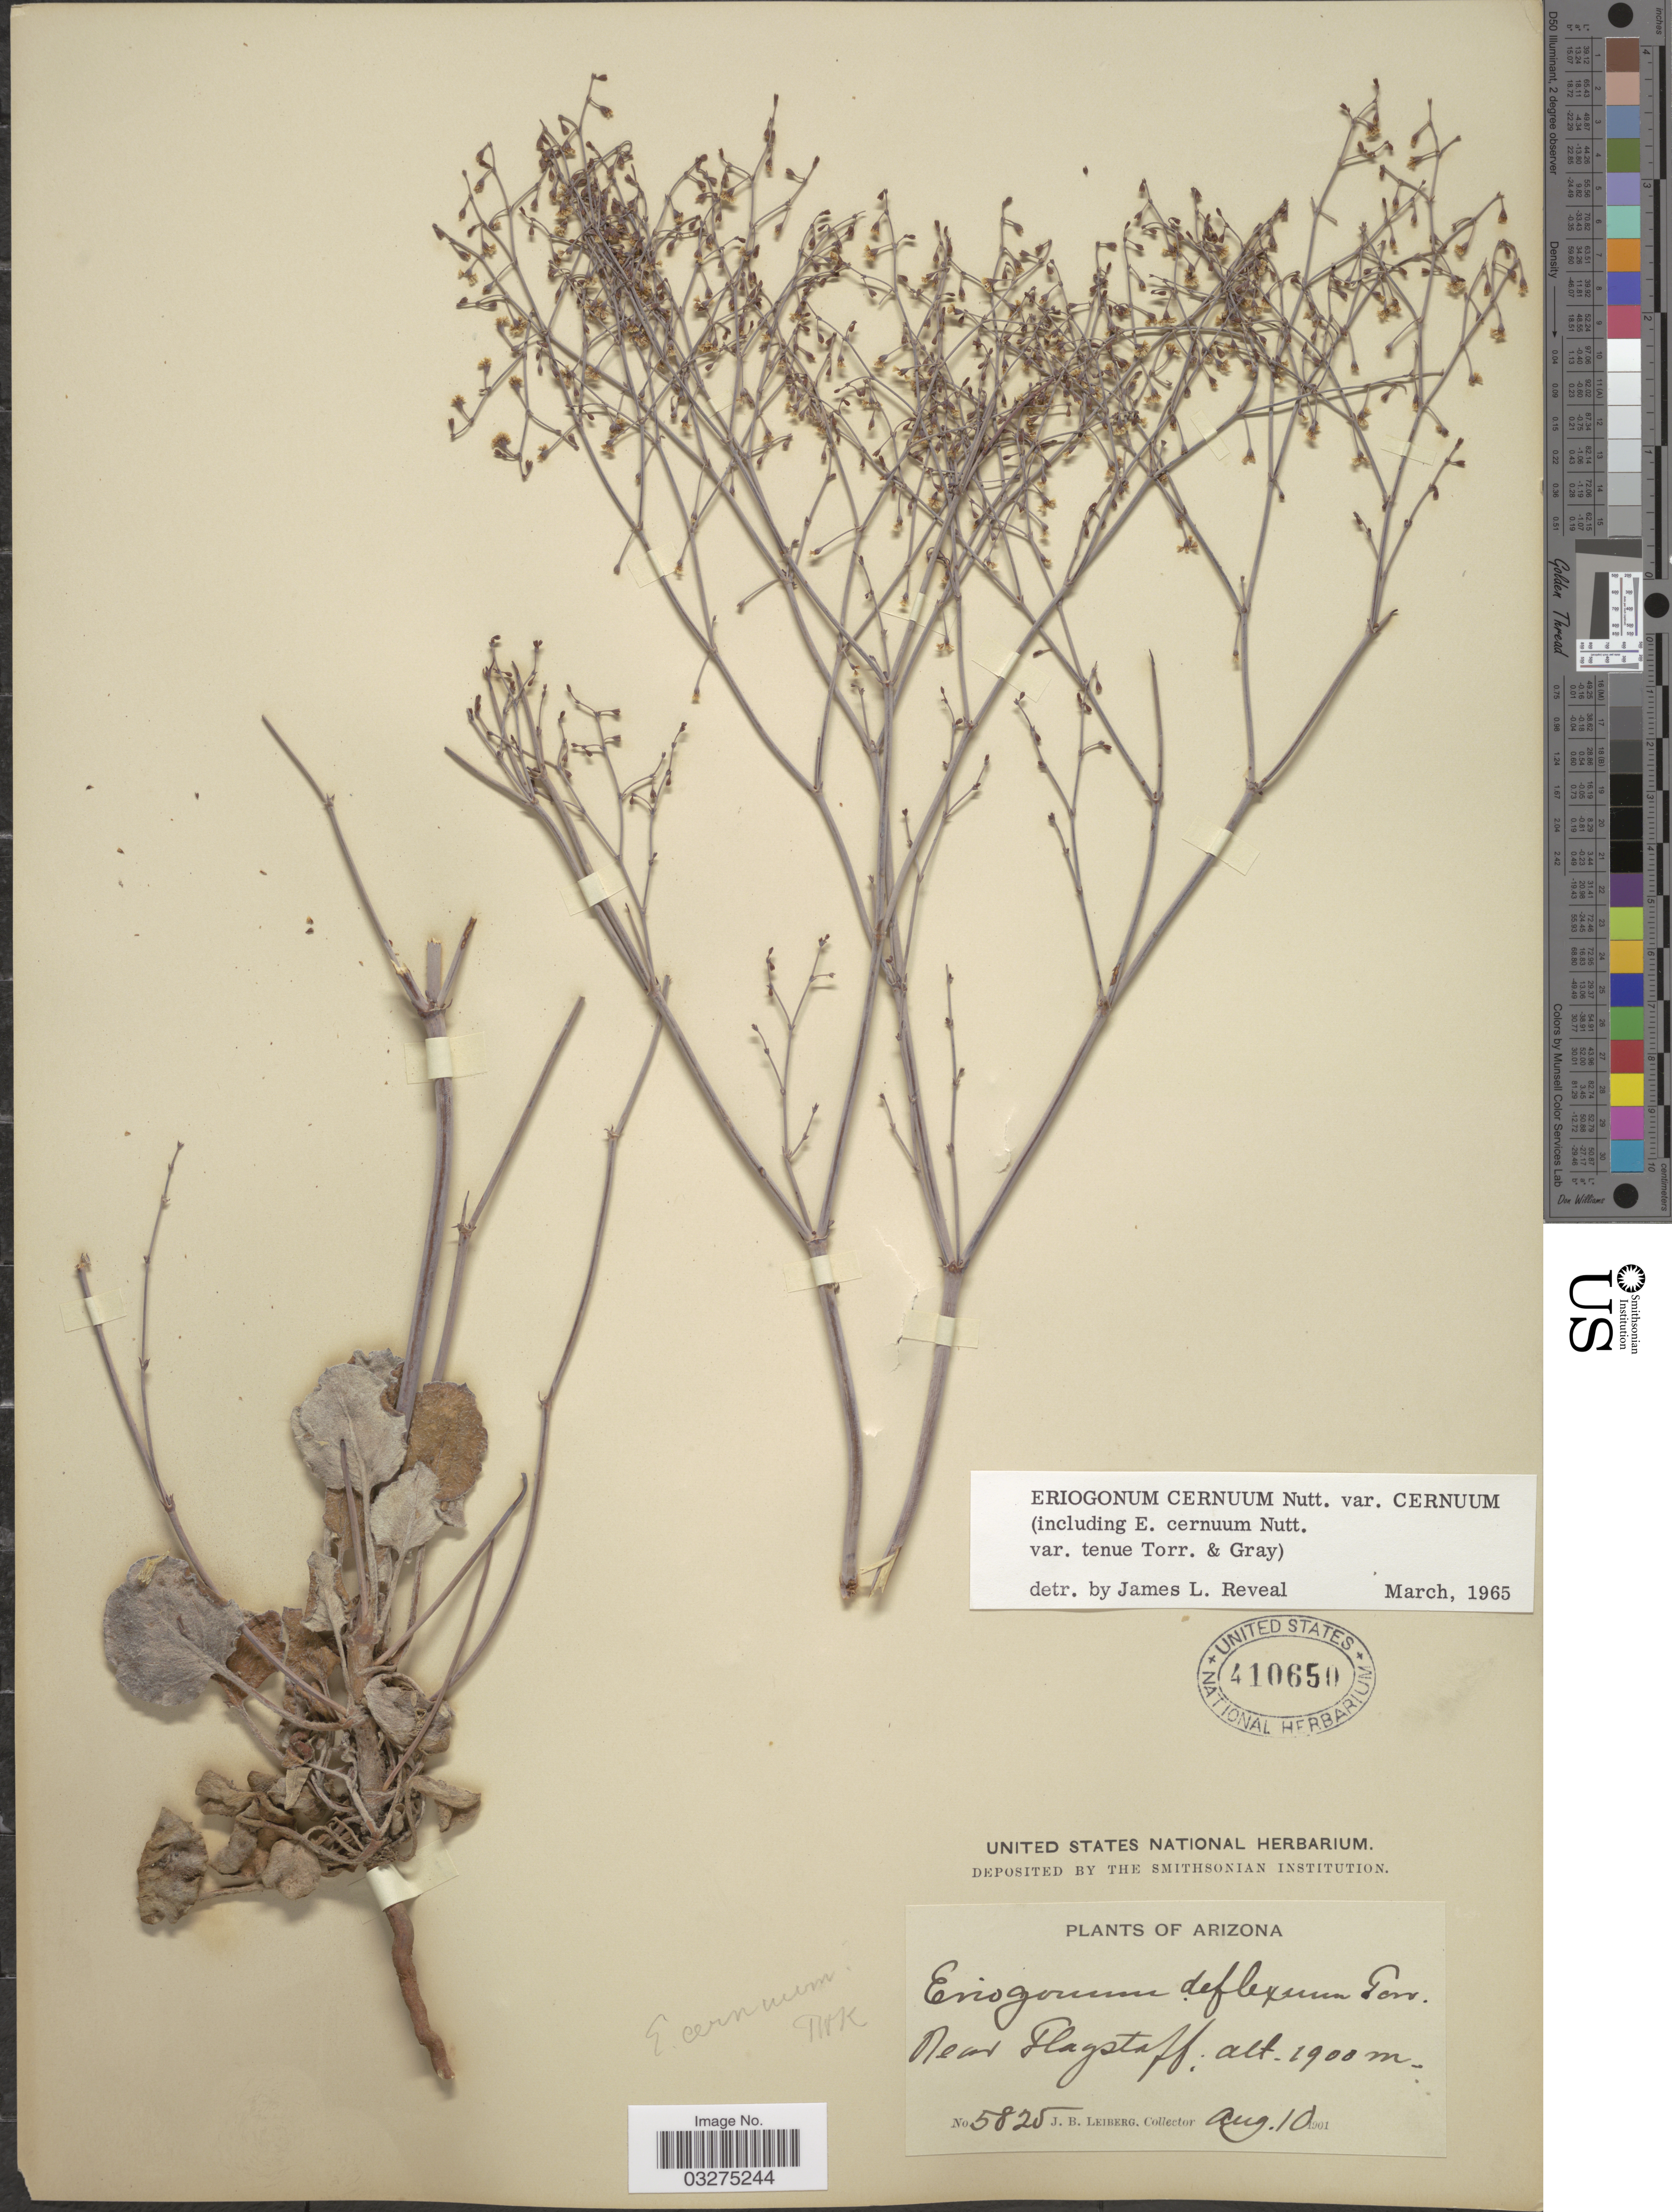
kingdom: Plantae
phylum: Tracheophyta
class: Magnoliopsida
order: Caryophyllales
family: Polygonaceae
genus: Eriogonum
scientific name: Eriogonum cernuum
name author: Nutt.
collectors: J. B. Leiberg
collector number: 5825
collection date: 1901-08-10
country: United States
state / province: Arizona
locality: Near Flagstaff.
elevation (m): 1900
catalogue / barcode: US 410650